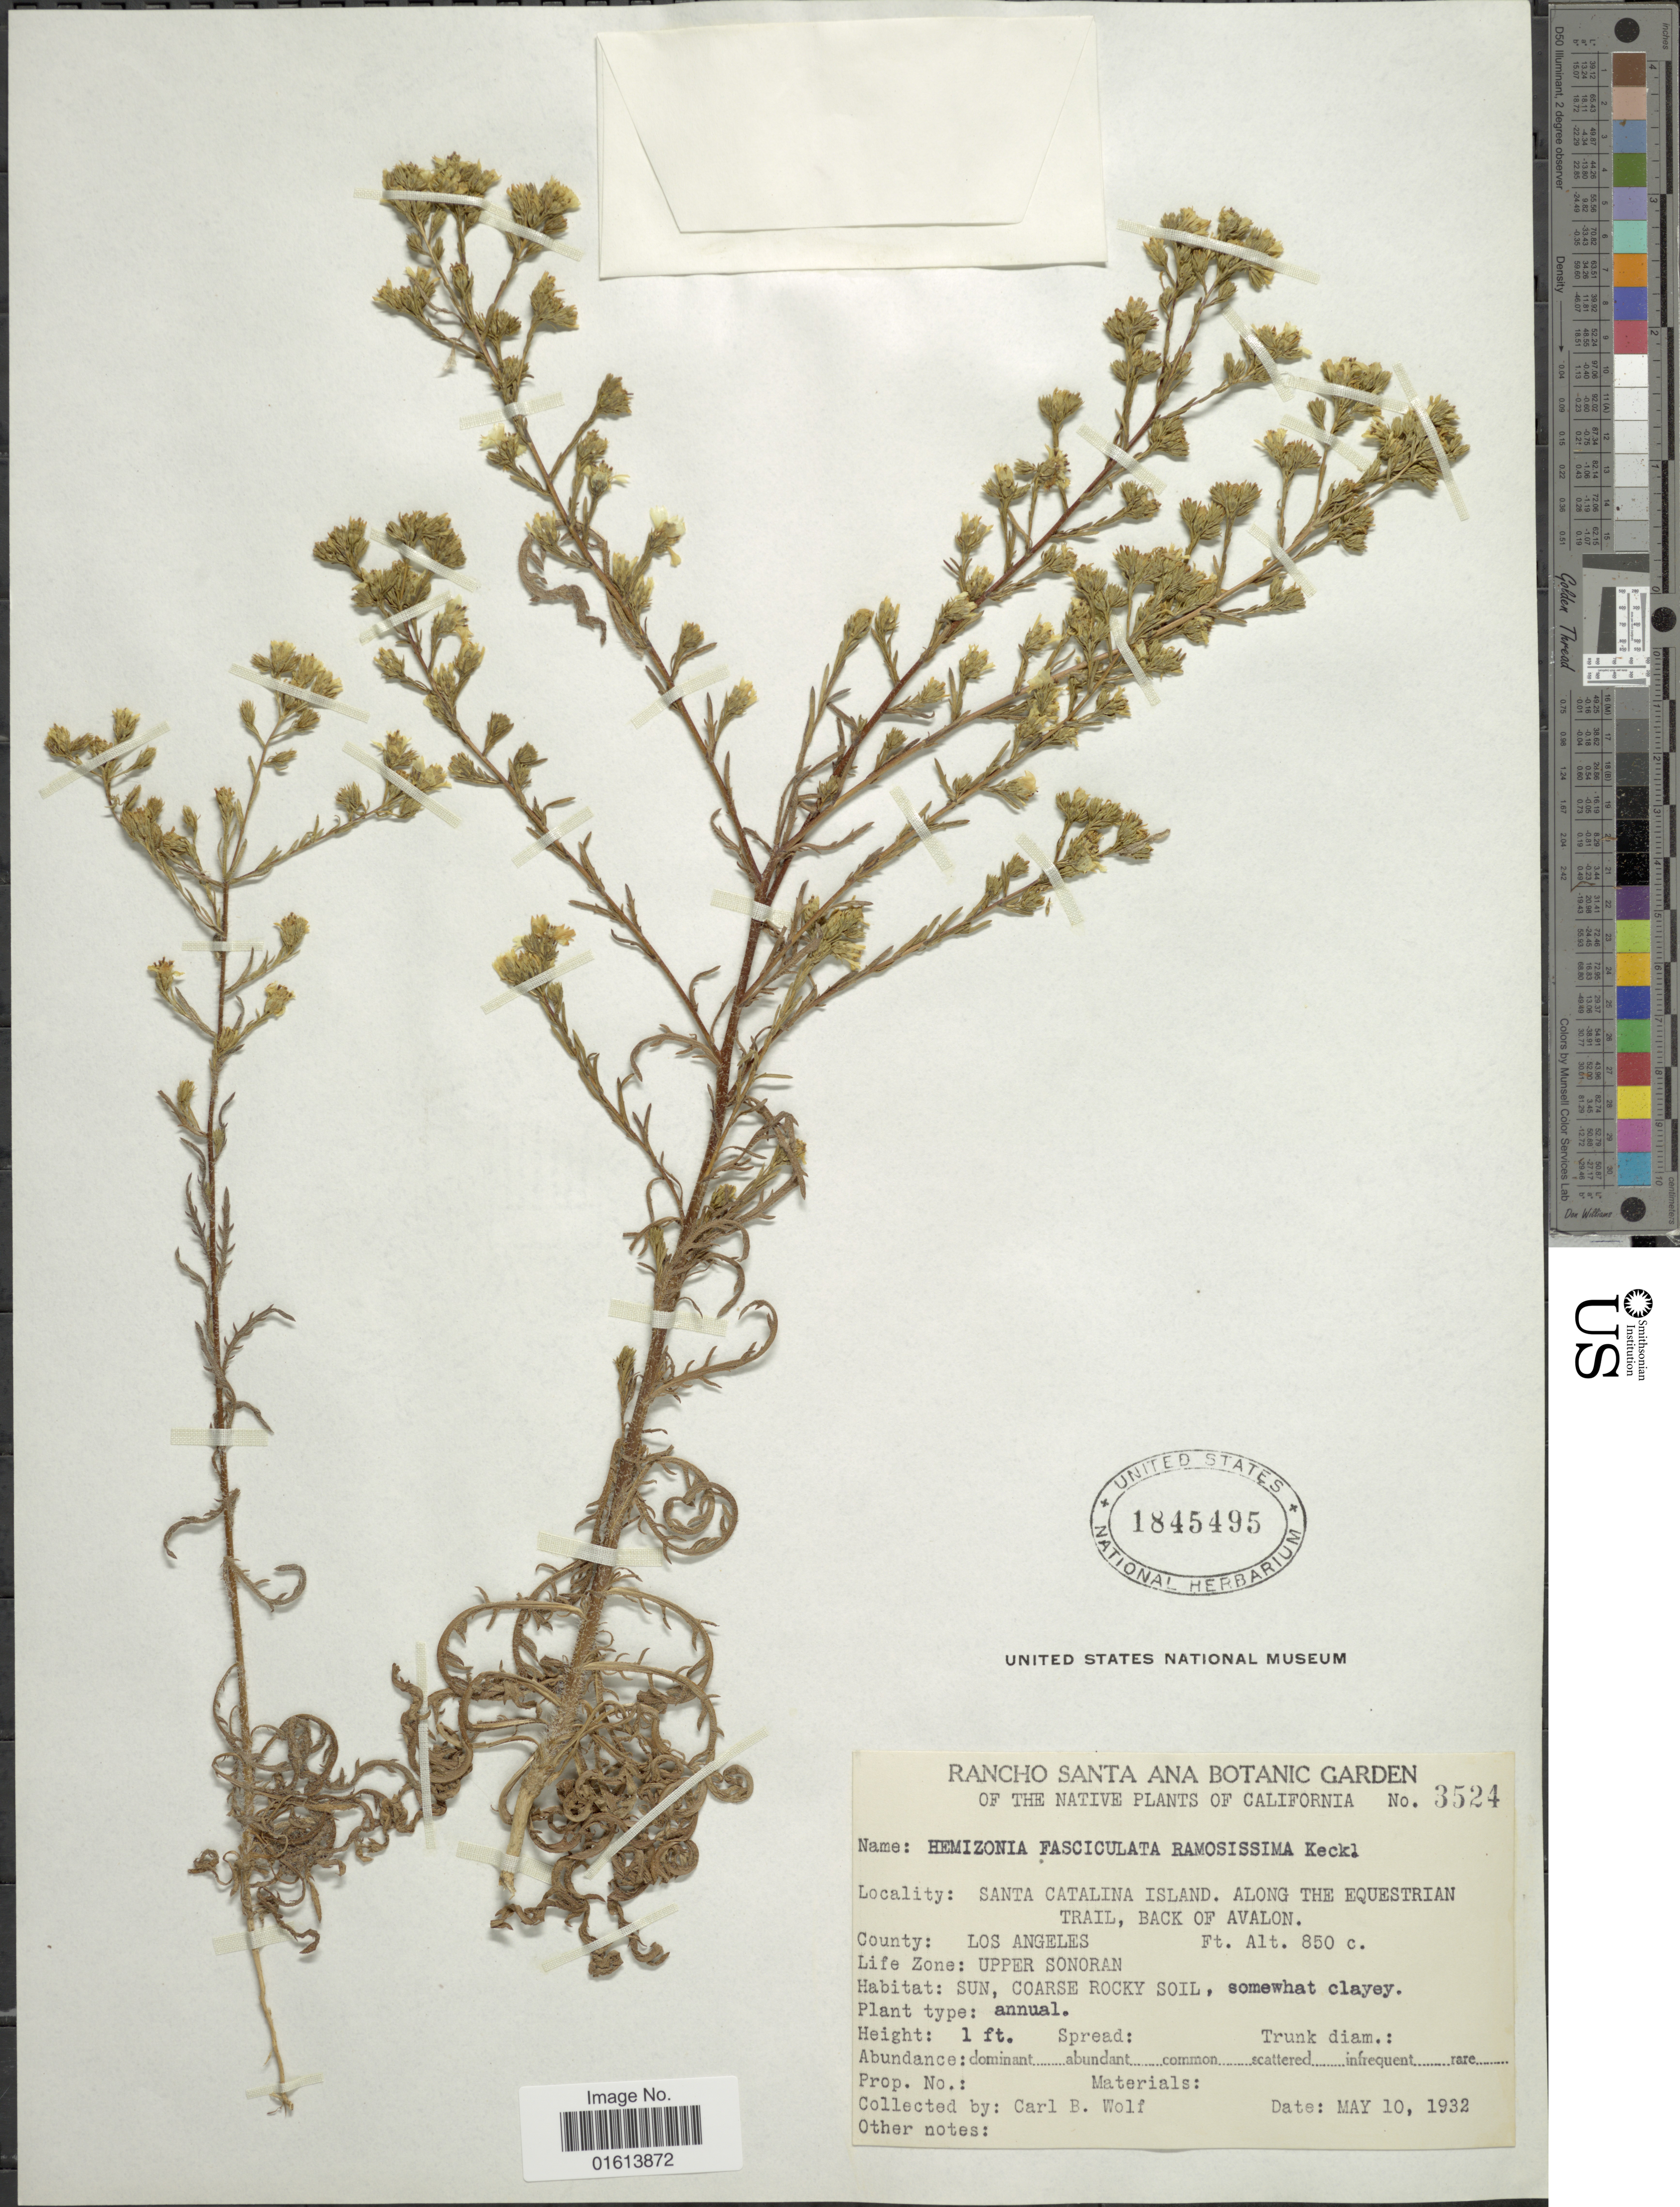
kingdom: Plantae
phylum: Tracheophyta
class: Magnoliopsida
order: Asterales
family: Asteraceae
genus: Hemizonia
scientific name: Hemizonia fasciculata subsp. ramosissima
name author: (Benth.) D.D. Keck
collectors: C. B. Wolf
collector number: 3524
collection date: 1932-05-10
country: United States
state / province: California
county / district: Los Angeles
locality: California.. Santa Catalina Island. Along the Equestrian Trail, Back of Avalon. County Los Angeles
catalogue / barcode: US 1845495